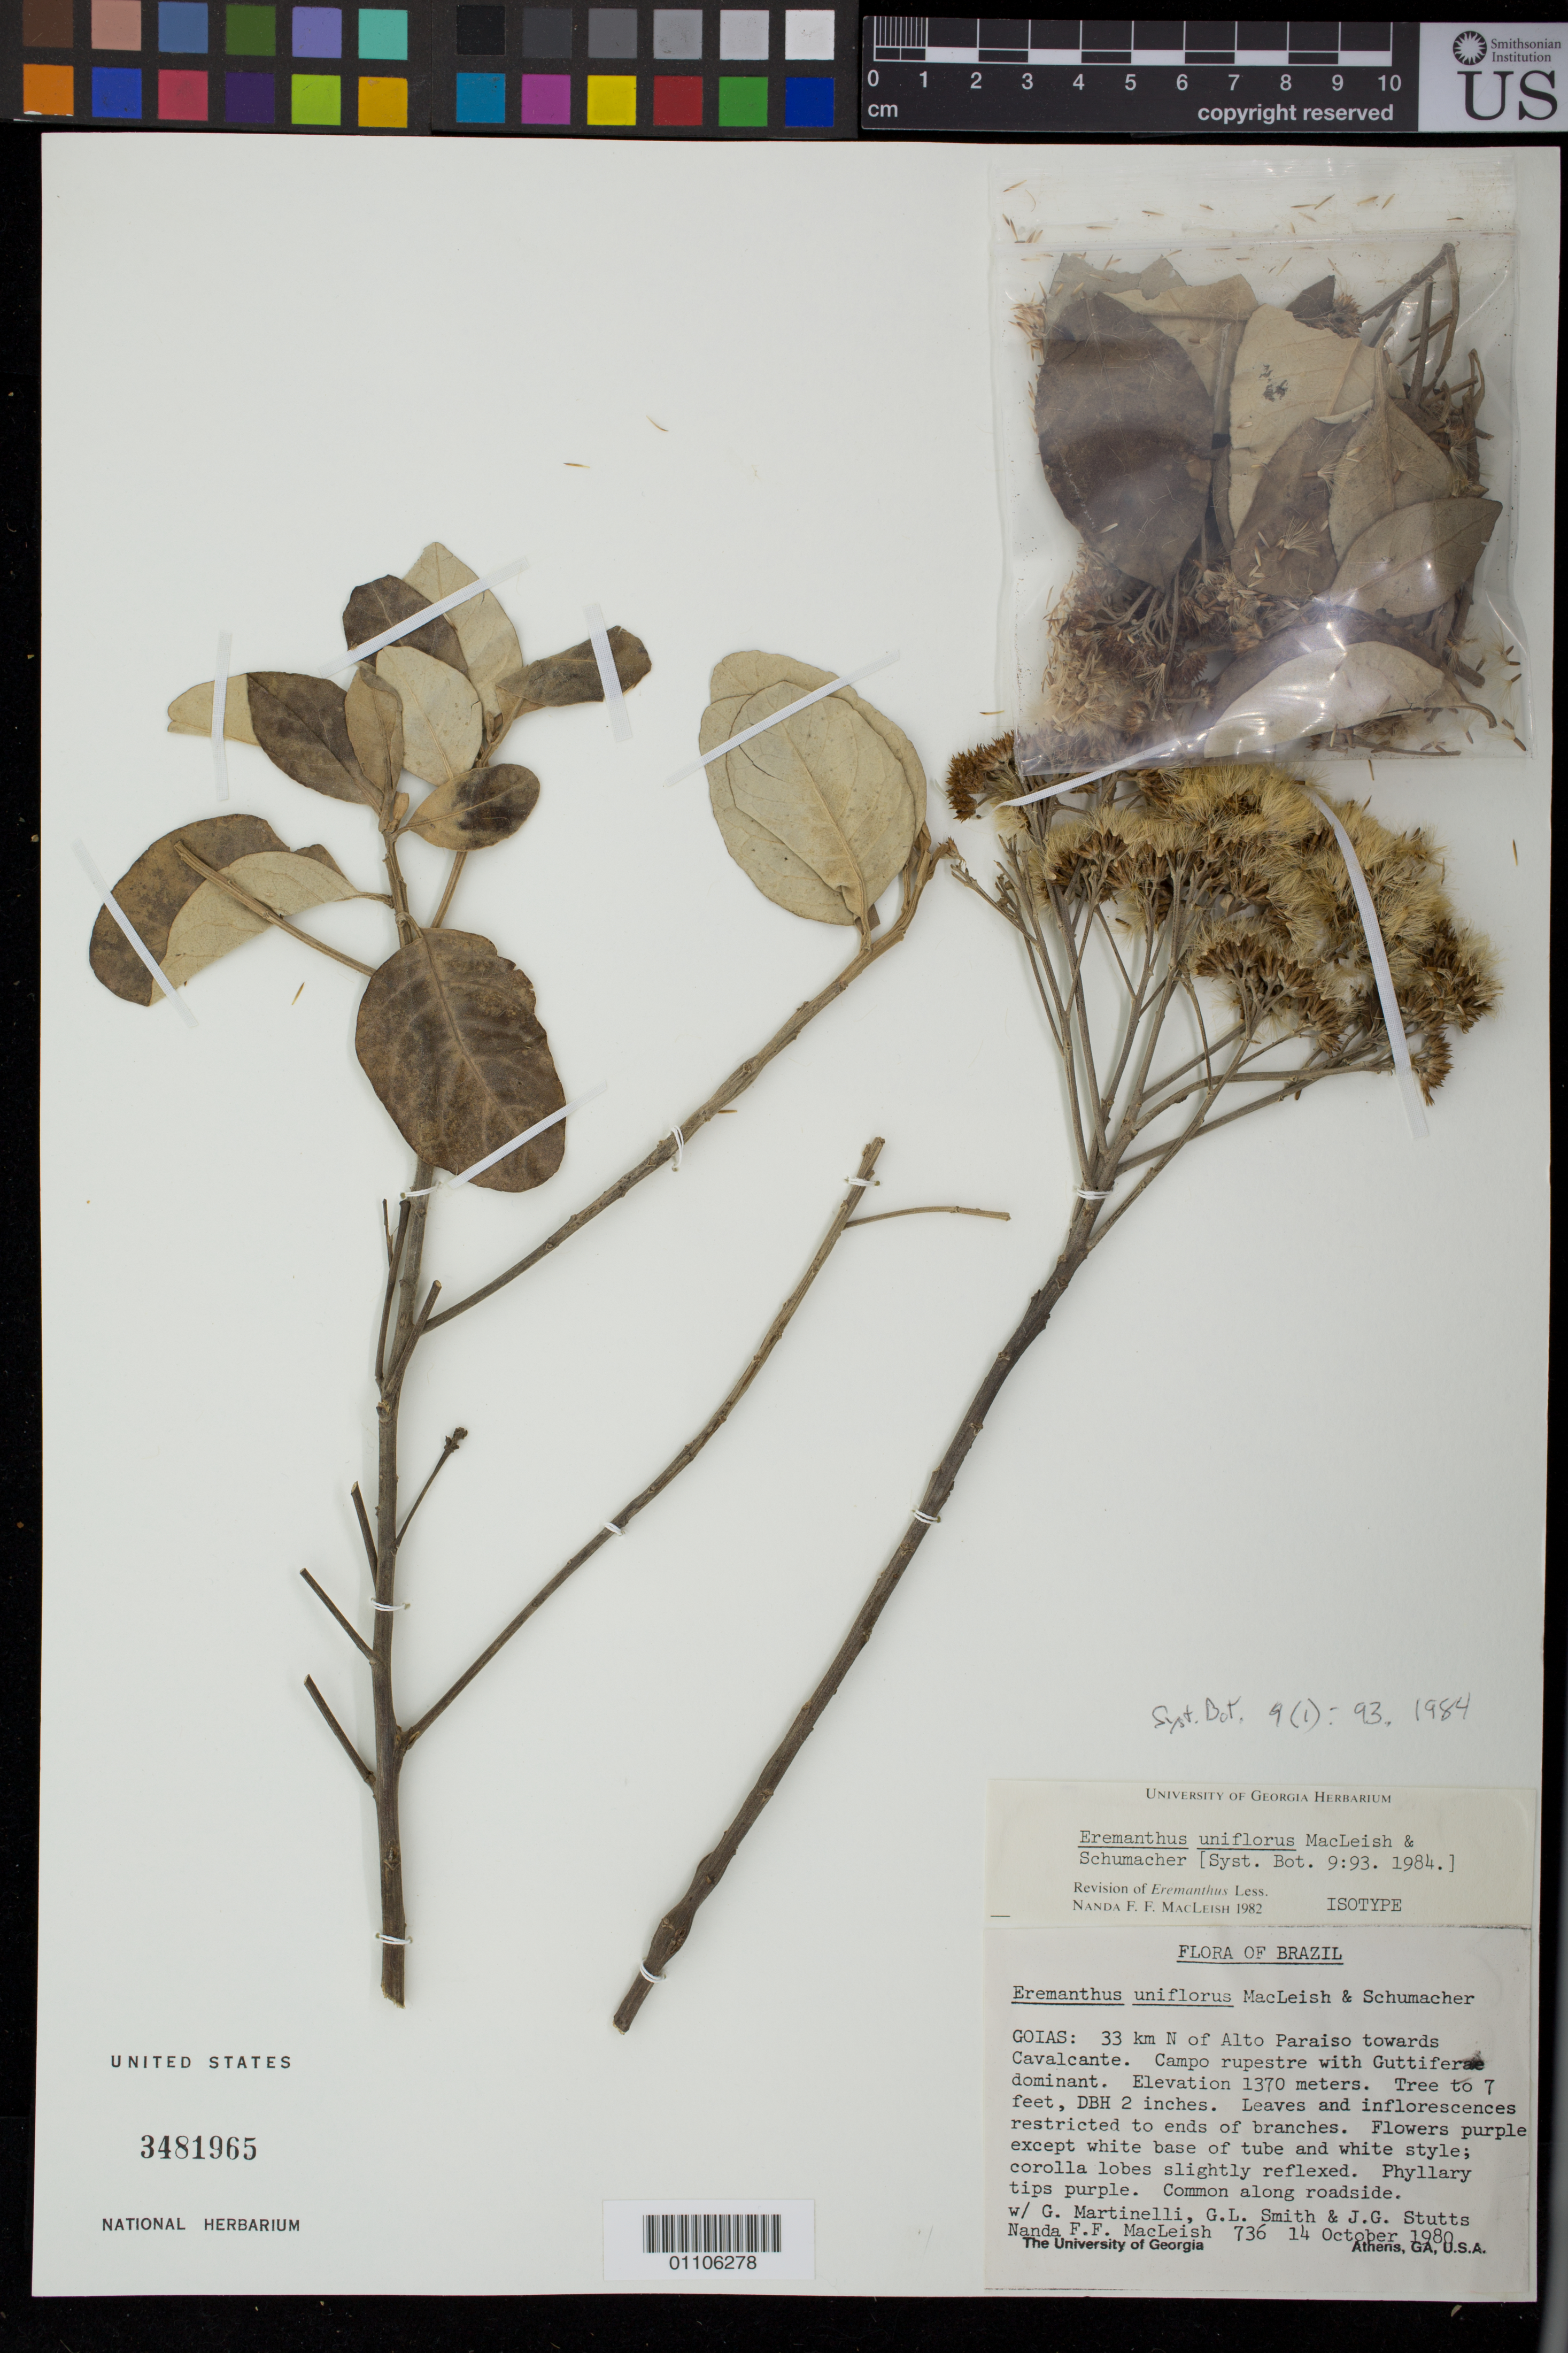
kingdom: Plantae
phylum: Tracheophyta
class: Magnoliopsida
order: Asterales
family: Asteraceae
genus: Eremanthus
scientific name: Eremanthus uniflorus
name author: MacLeish & H. Schumach.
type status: Isotype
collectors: N. F. F. MacLeish, G. Martinelli, G. L. Smith & J. G. Stutts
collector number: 736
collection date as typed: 14 Oct 1980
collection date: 1980-10-14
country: Brazil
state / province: Goiás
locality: Goias: 33 km N of Alto Paraiso towards Cavalcante.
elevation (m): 1370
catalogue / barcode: US 3481965